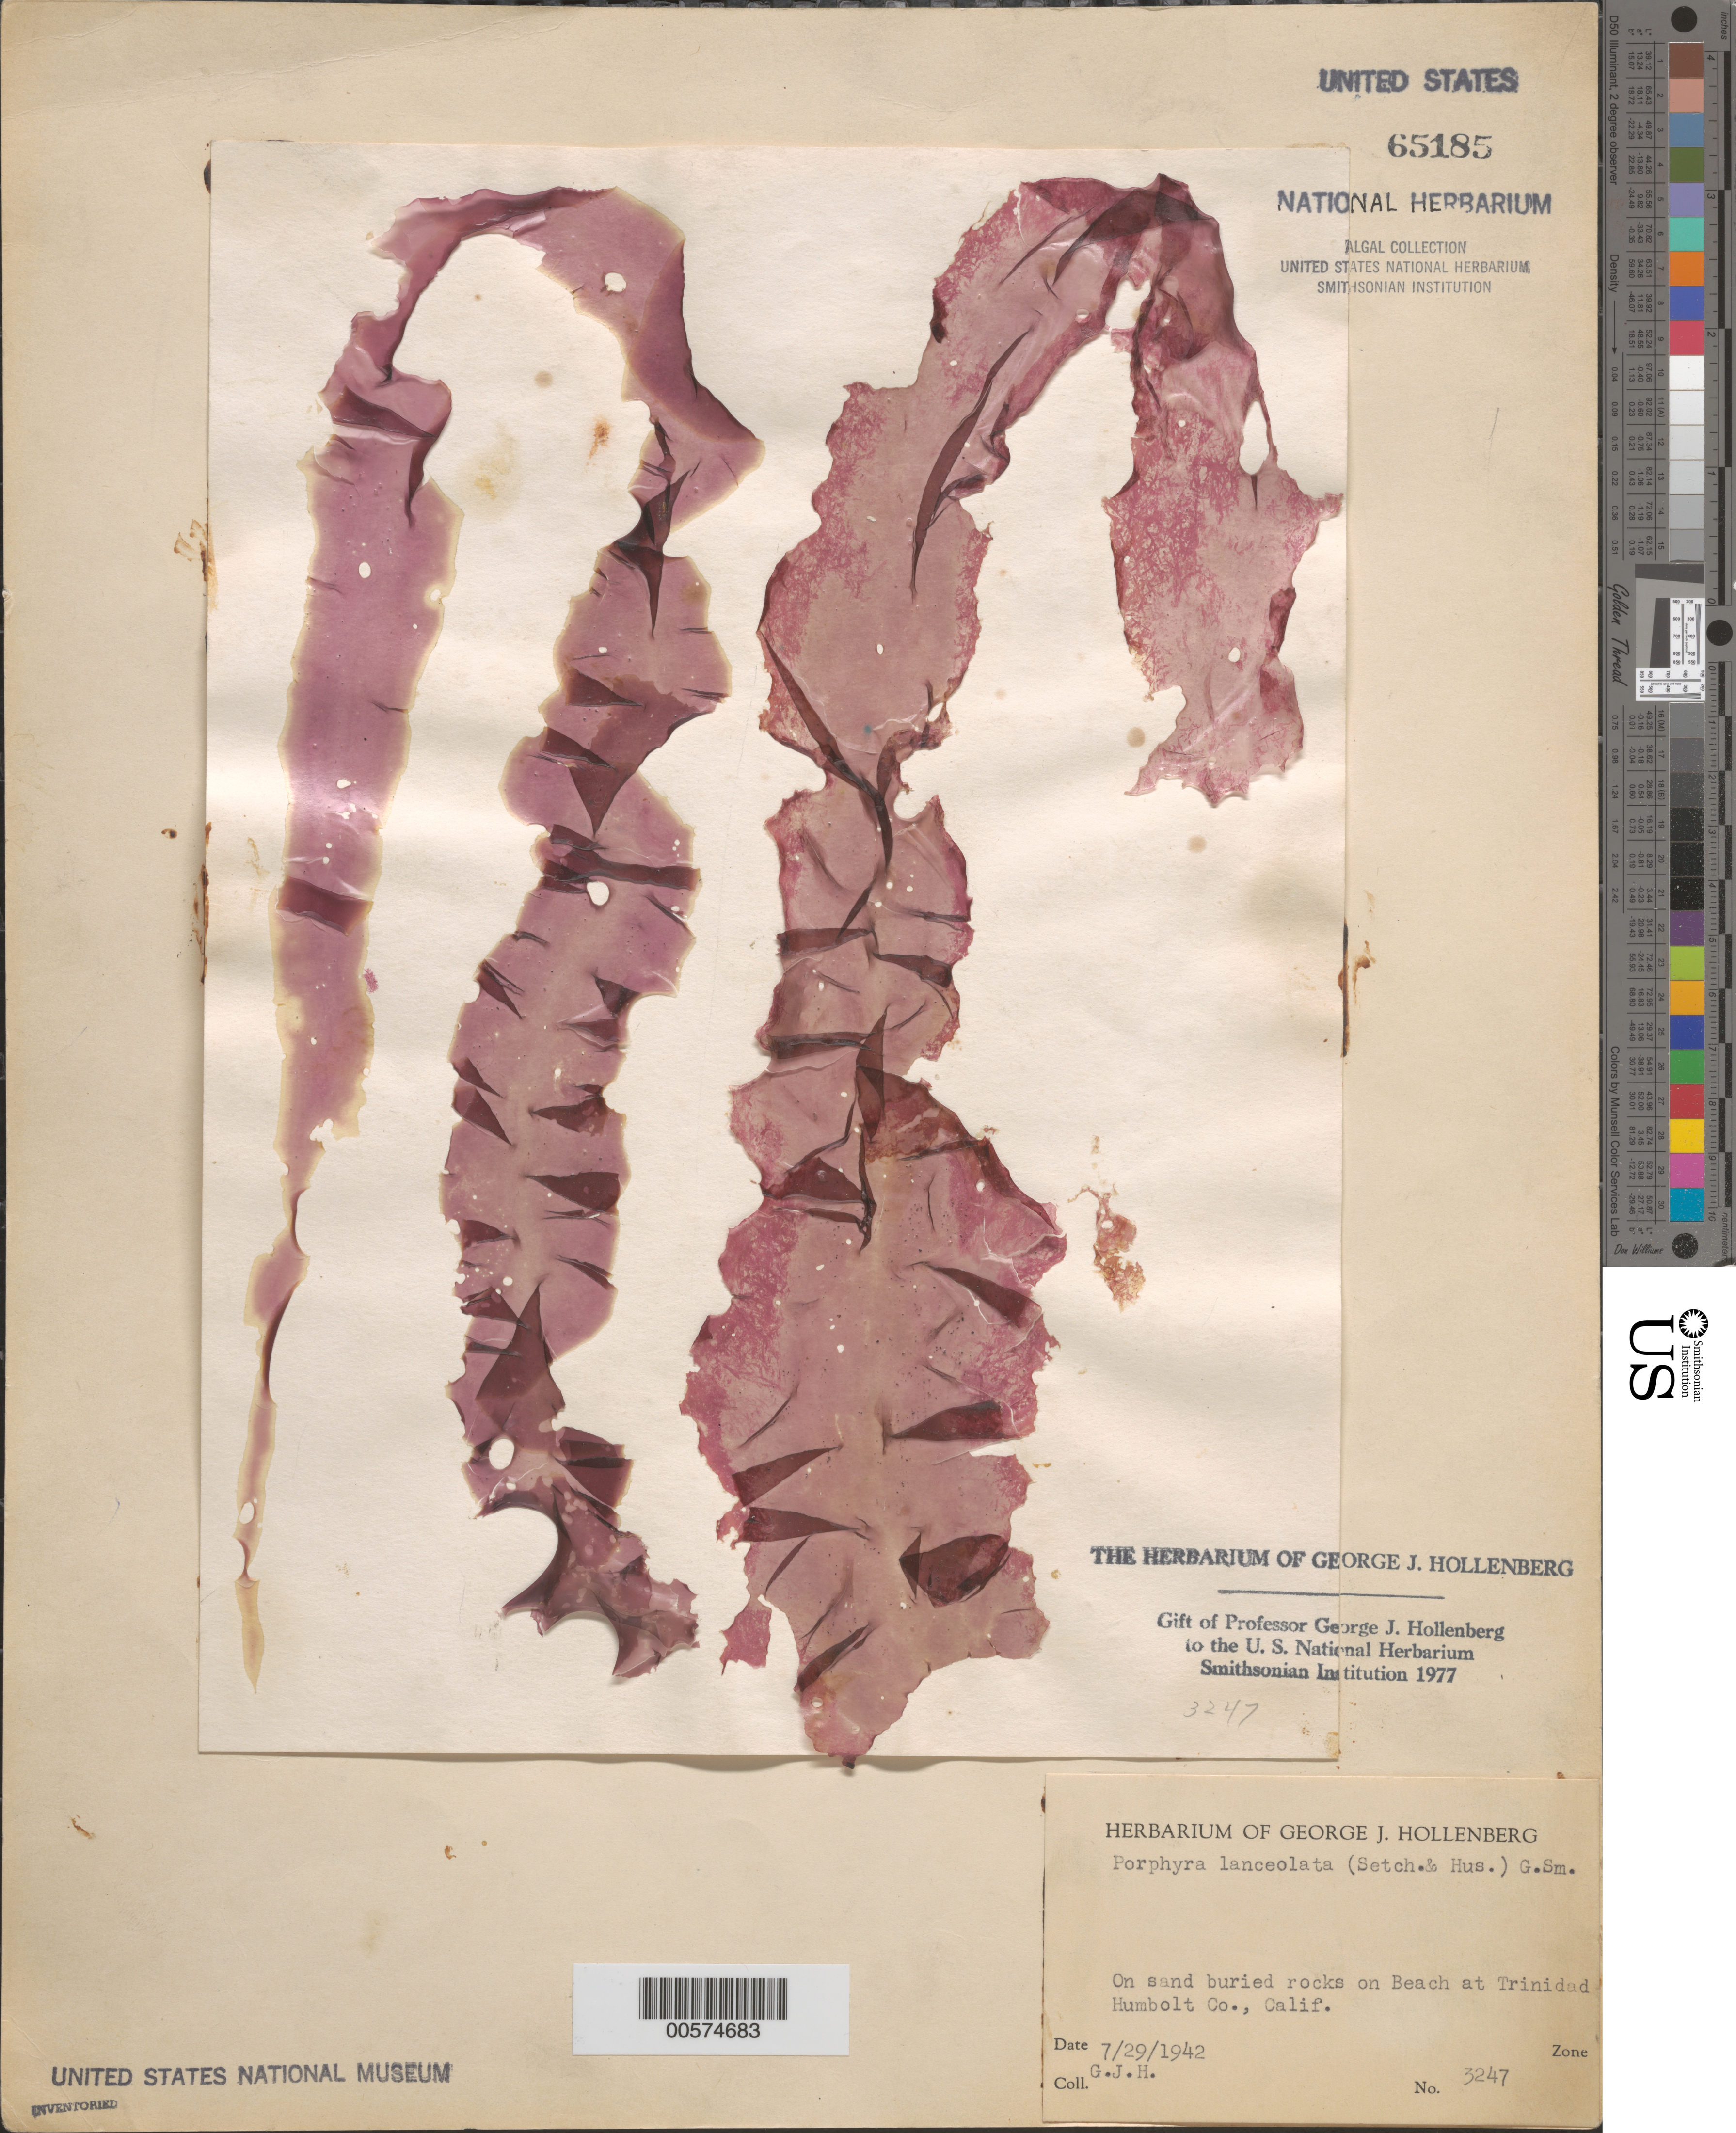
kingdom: Plantae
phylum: Rhodophyta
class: Bangiophyceae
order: Bangiales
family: Bangiaceae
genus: Pyropia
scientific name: Pyropia lanceolata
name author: (Setchell & Hus) S.C. Lindstrom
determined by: Algae name updating Project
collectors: G. Hollenberg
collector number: GJH 3247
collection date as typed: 29 Jul 1942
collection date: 1942-07-29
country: United States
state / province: California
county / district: Humboldt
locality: Trinidad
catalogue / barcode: US 65185